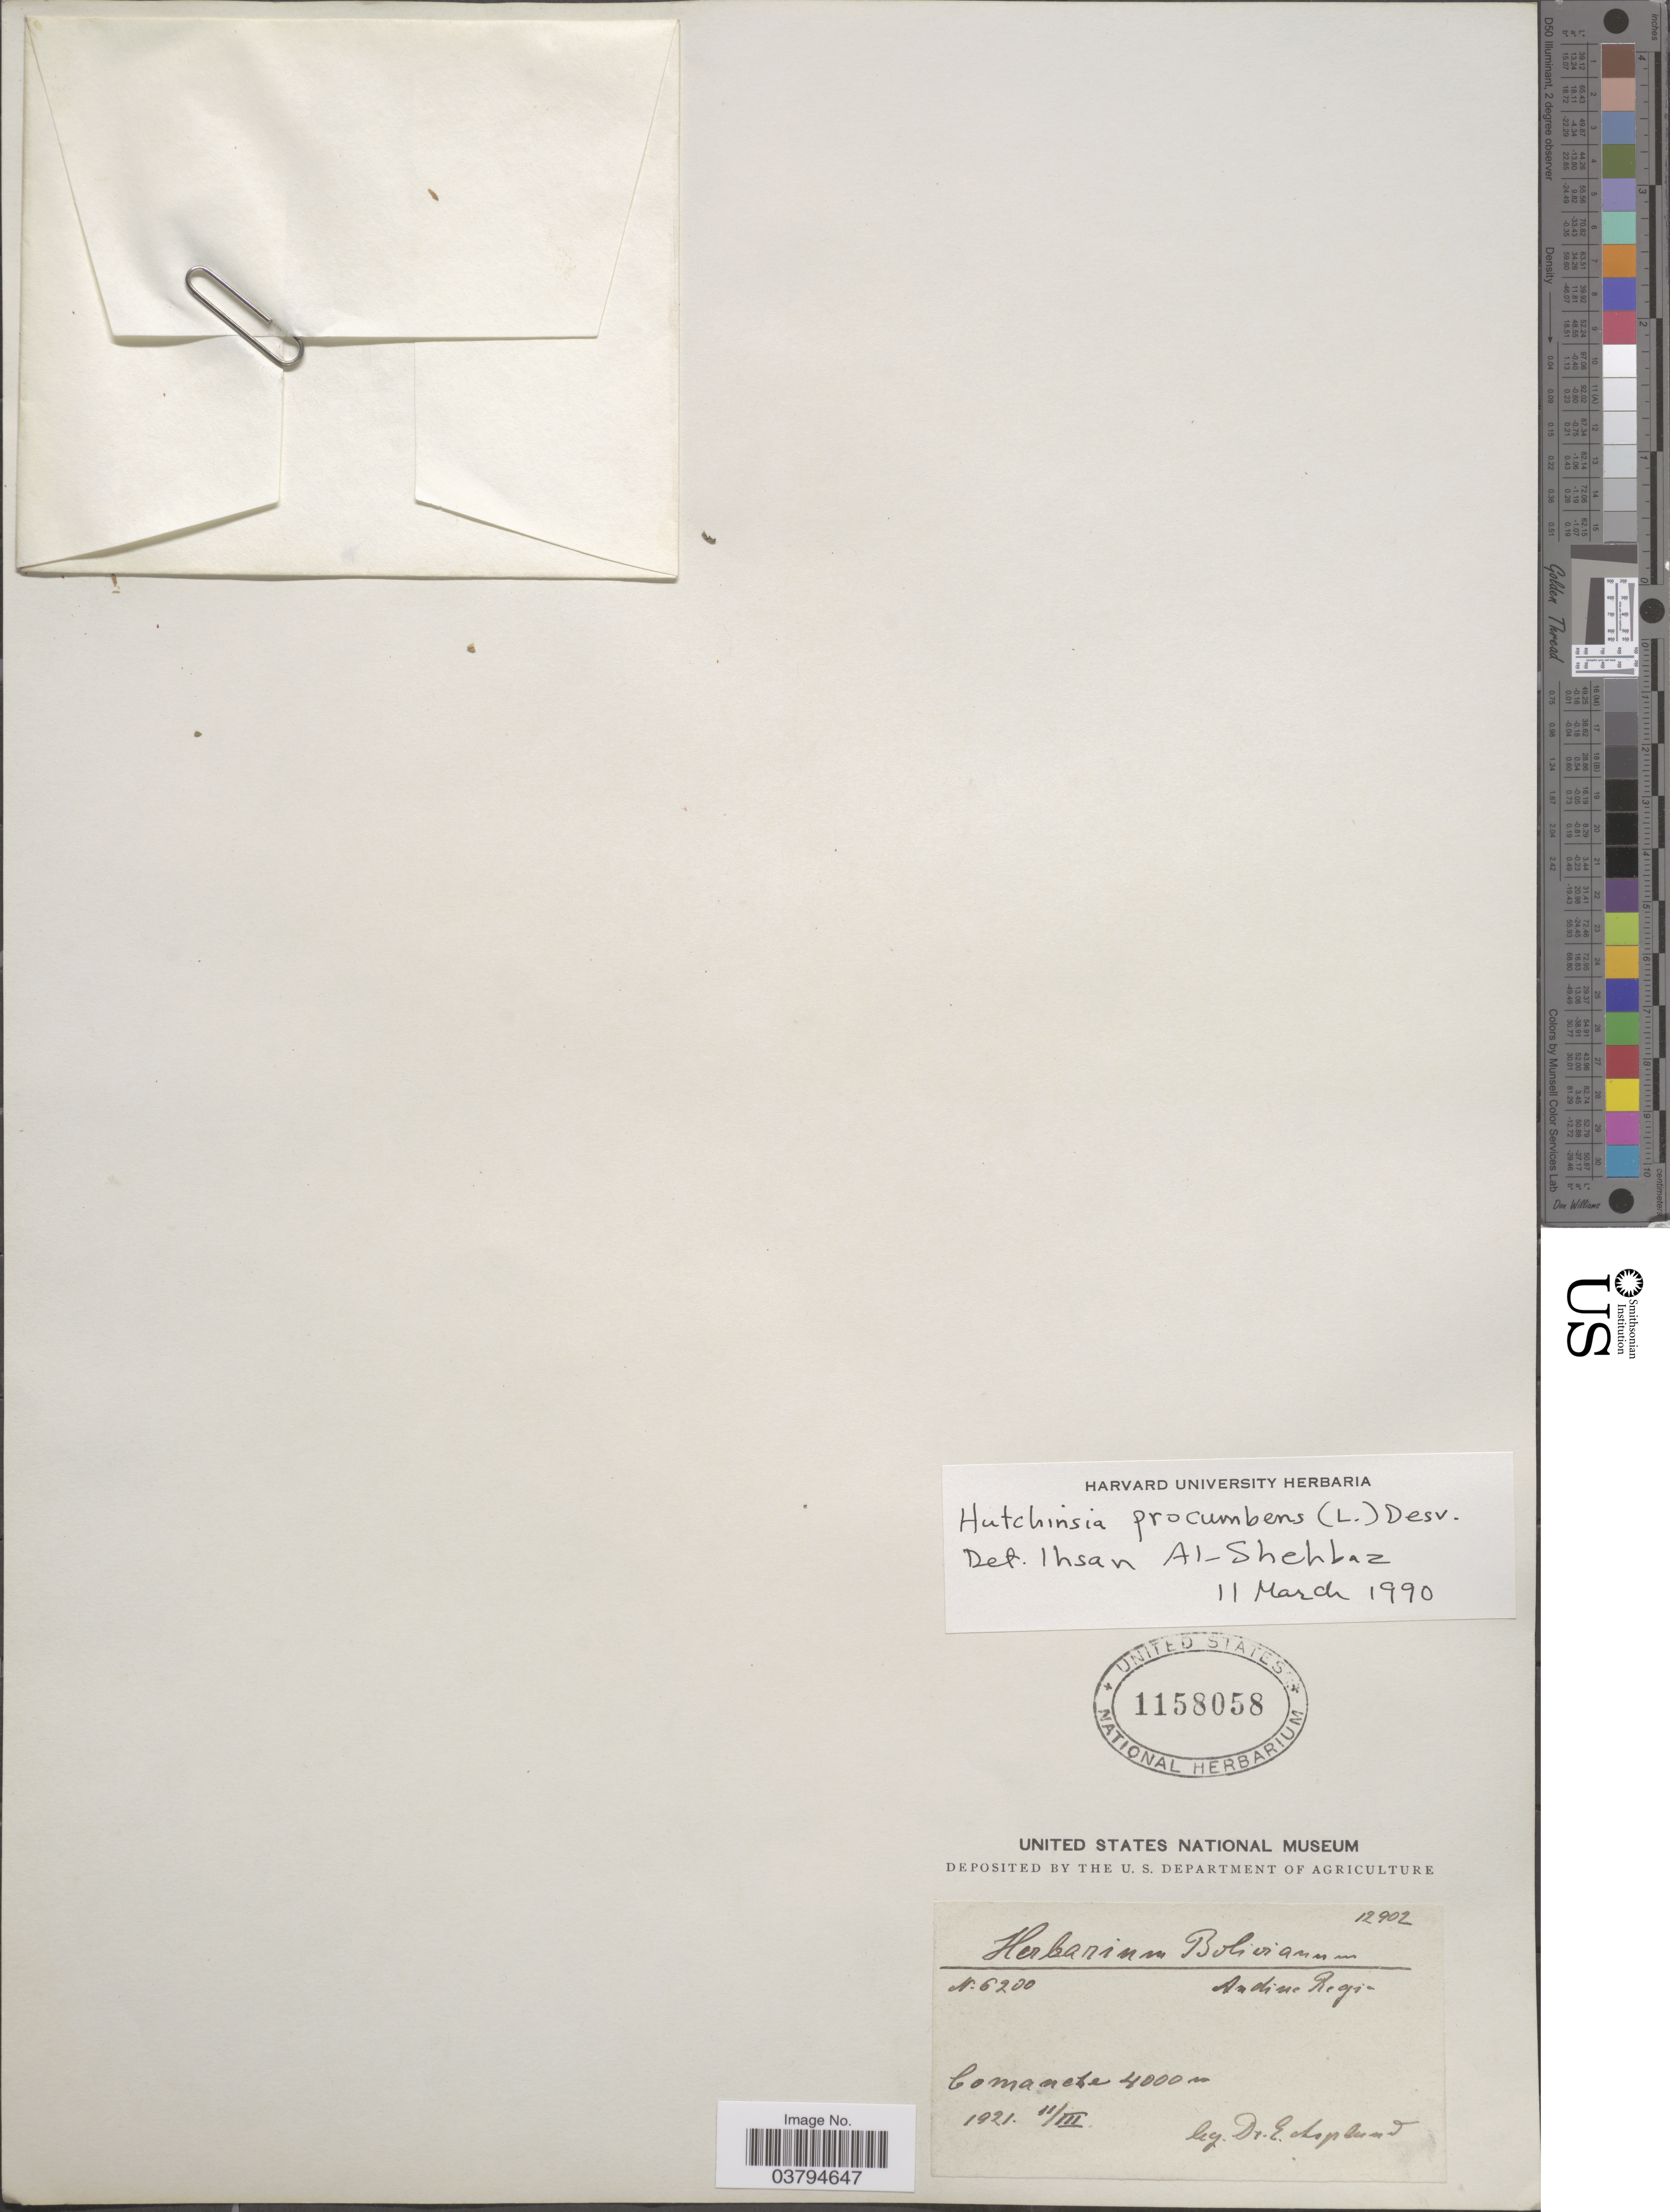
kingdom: Plantae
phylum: Tracheophyta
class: Magnoliopsida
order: Brassicales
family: Brassicaceae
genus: Hornungia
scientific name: Hornungia procumbens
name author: (L.) Hayek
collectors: E. Asplund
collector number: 6200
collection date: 1921-03-11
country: Bolivia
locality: Andine Region. Comanche.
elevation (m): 4000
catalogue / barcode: US 1158058